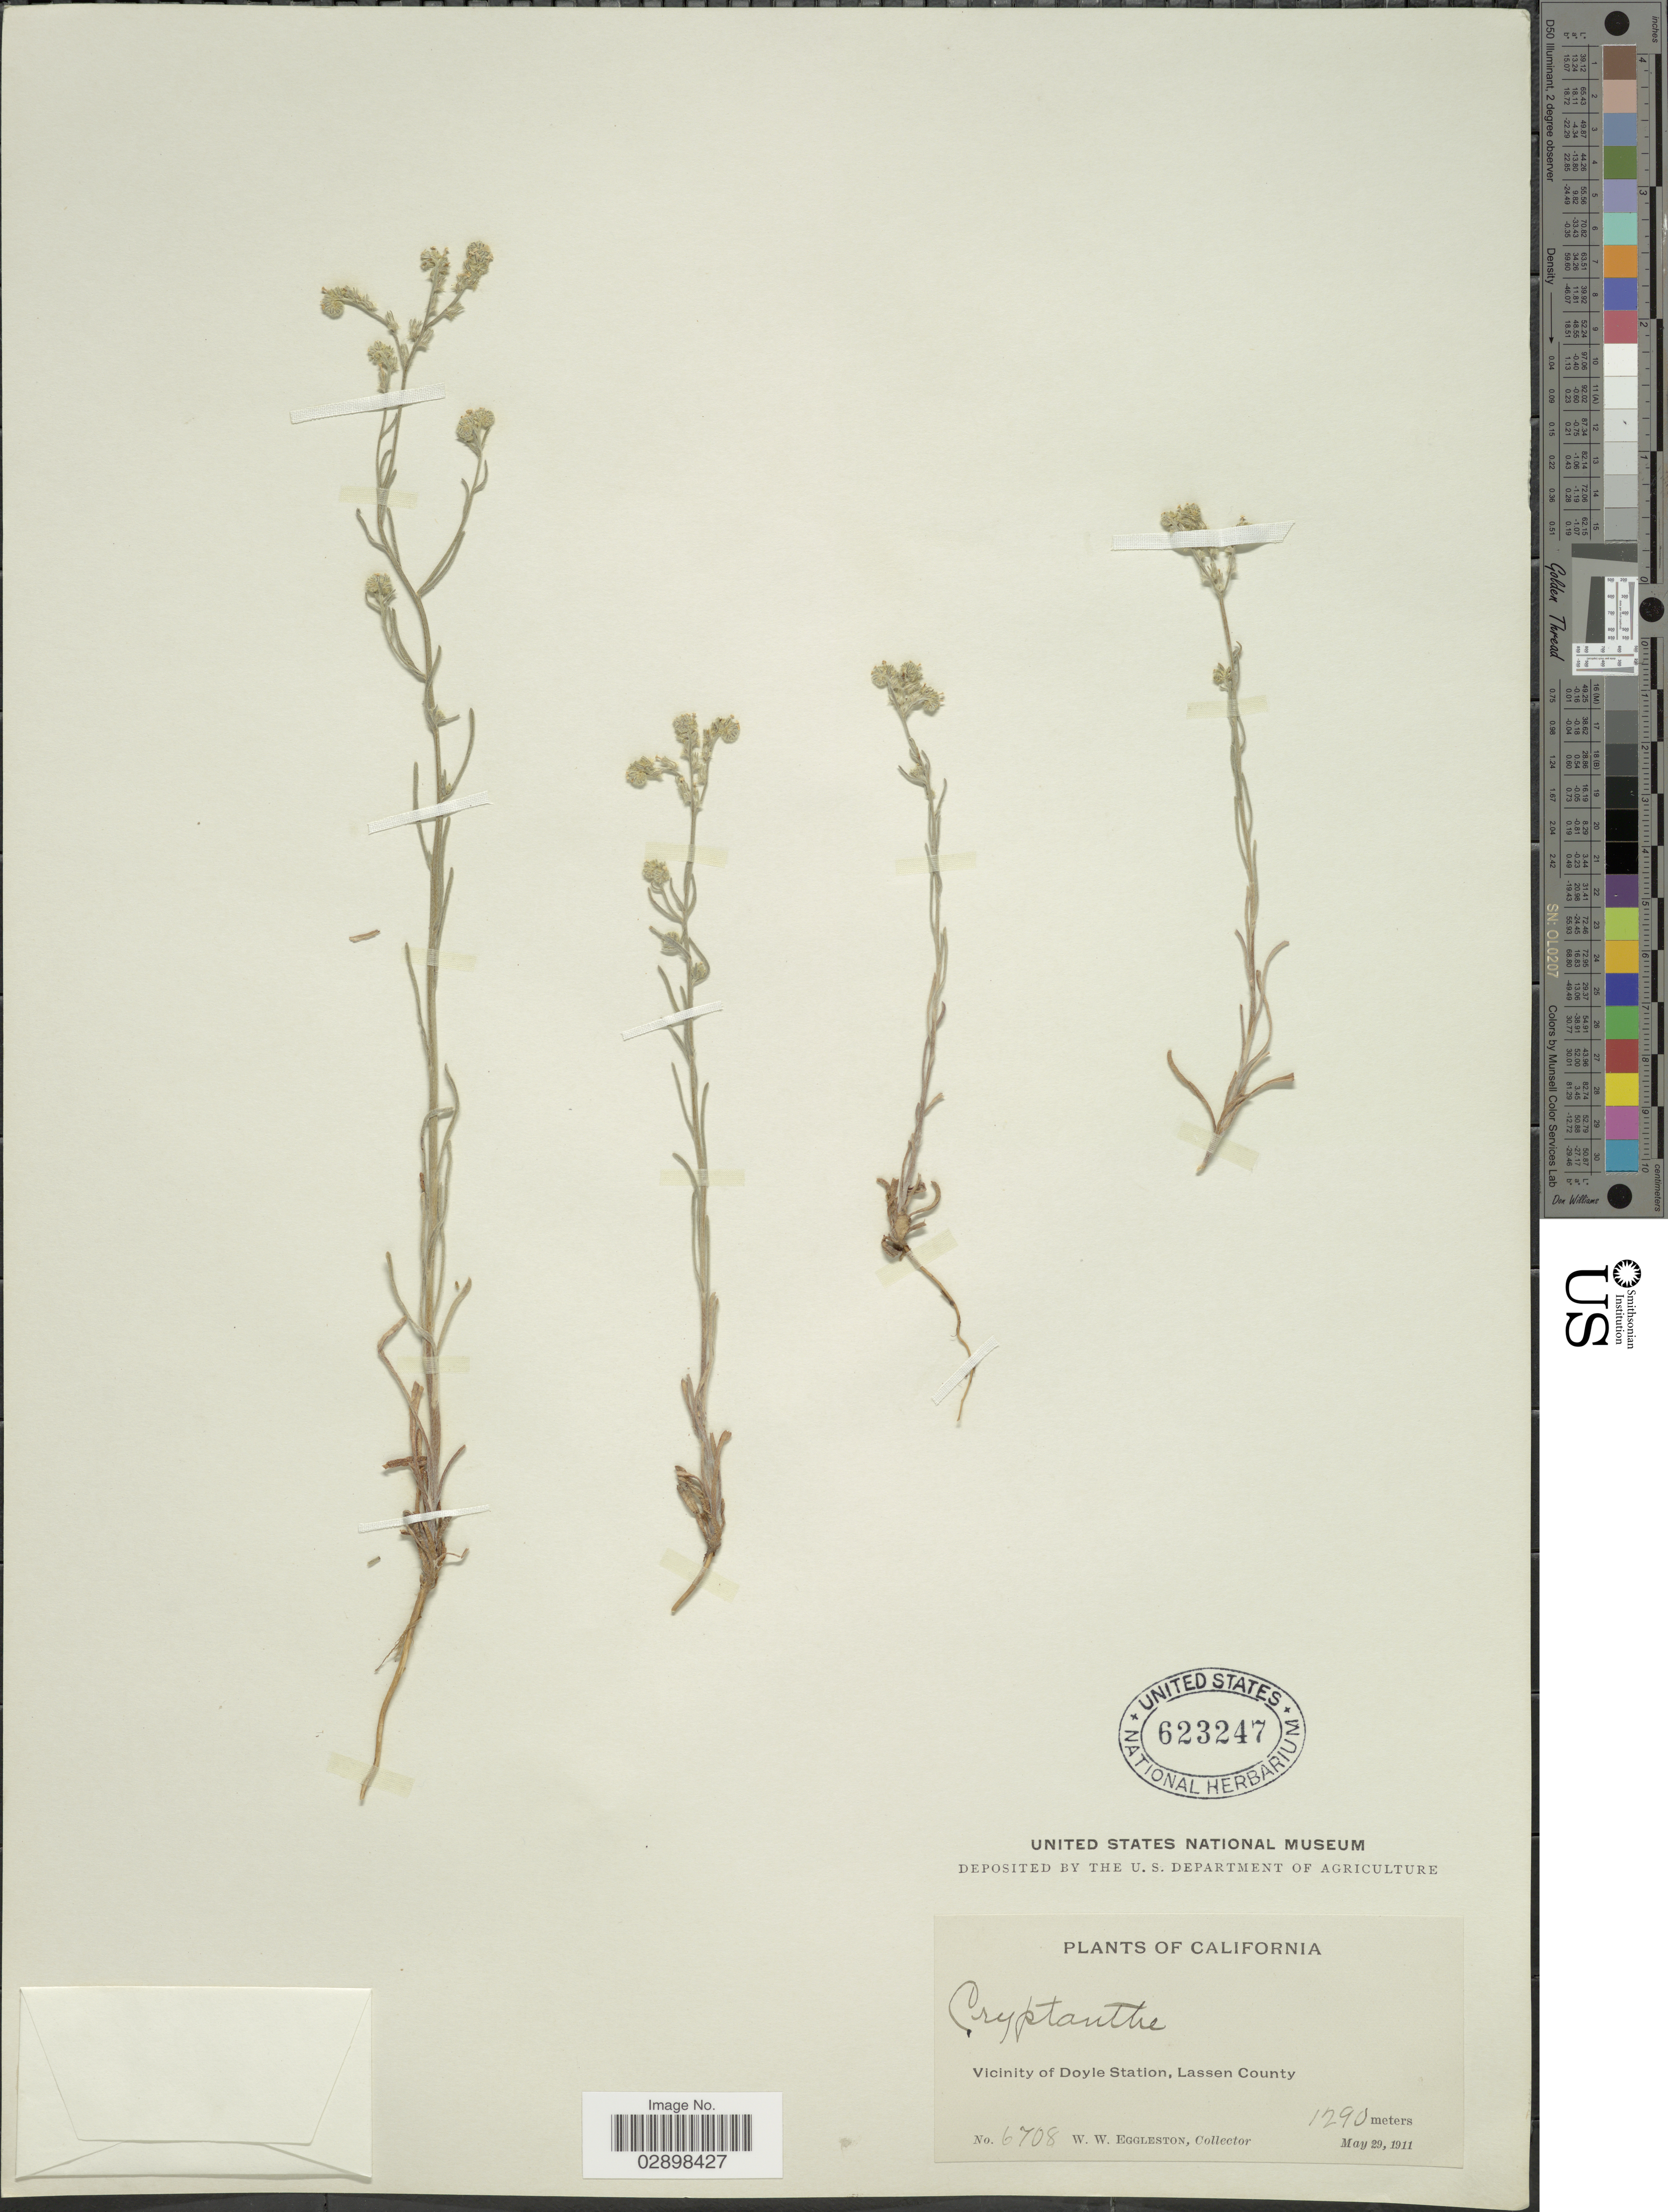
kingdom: Plantae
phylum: Tracheophyta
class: Magnoliopsida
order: Boraginales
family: Boraginaceae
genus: Cryptantha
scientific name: Cryptantha sp.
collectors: W. W. Eggleston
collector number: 6708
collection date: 1911-05-29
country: United States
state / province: California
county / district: Lassen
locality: Vicinity of Doyle Station, Lassen County.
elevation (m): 1290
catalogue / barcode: US 623247